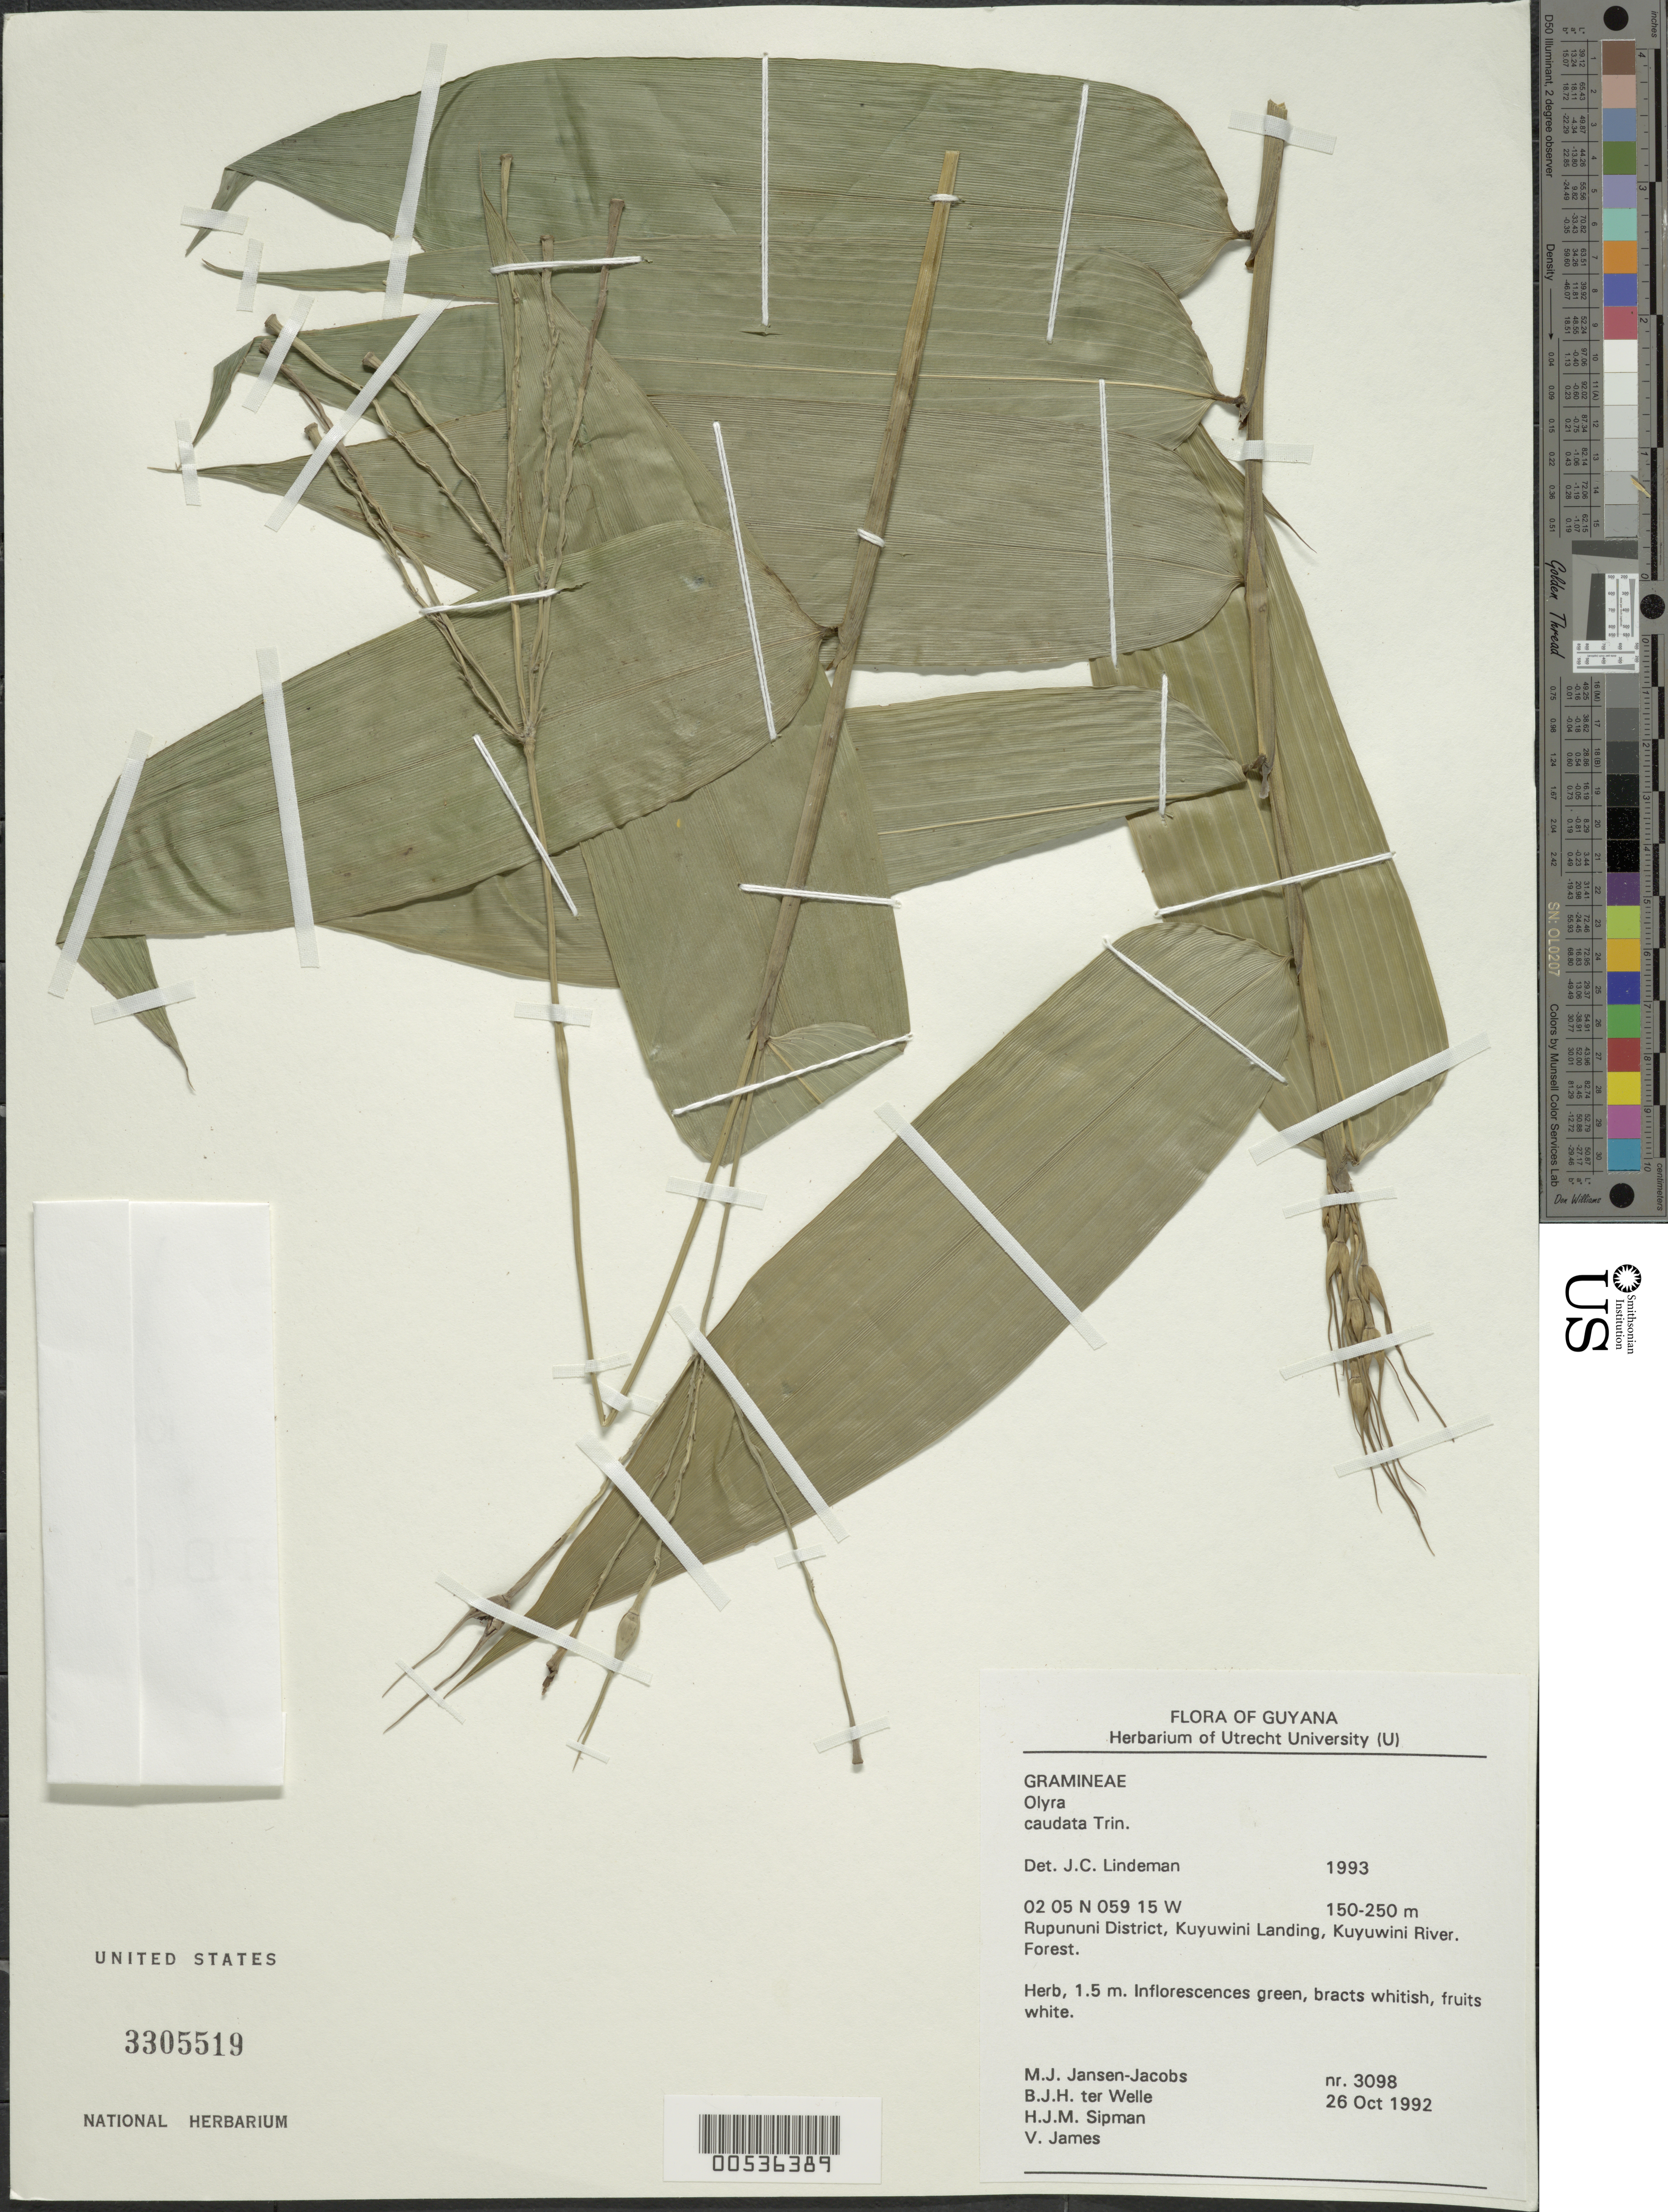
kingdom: Plantae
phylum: Tracheophyta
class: Liliopsida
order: Poales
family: Poaceae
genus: Olyra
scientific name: Olyra caudata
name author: Trin.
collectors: M. J. Jansen-Jacobs, B. Welle, H. J. M. Sipman & V. James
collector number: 3098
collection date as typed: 26 Oct 1992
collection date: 1992-10-26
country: Guyana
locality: Rupununi dist., kuyuwini landing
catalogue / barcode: US 3305519